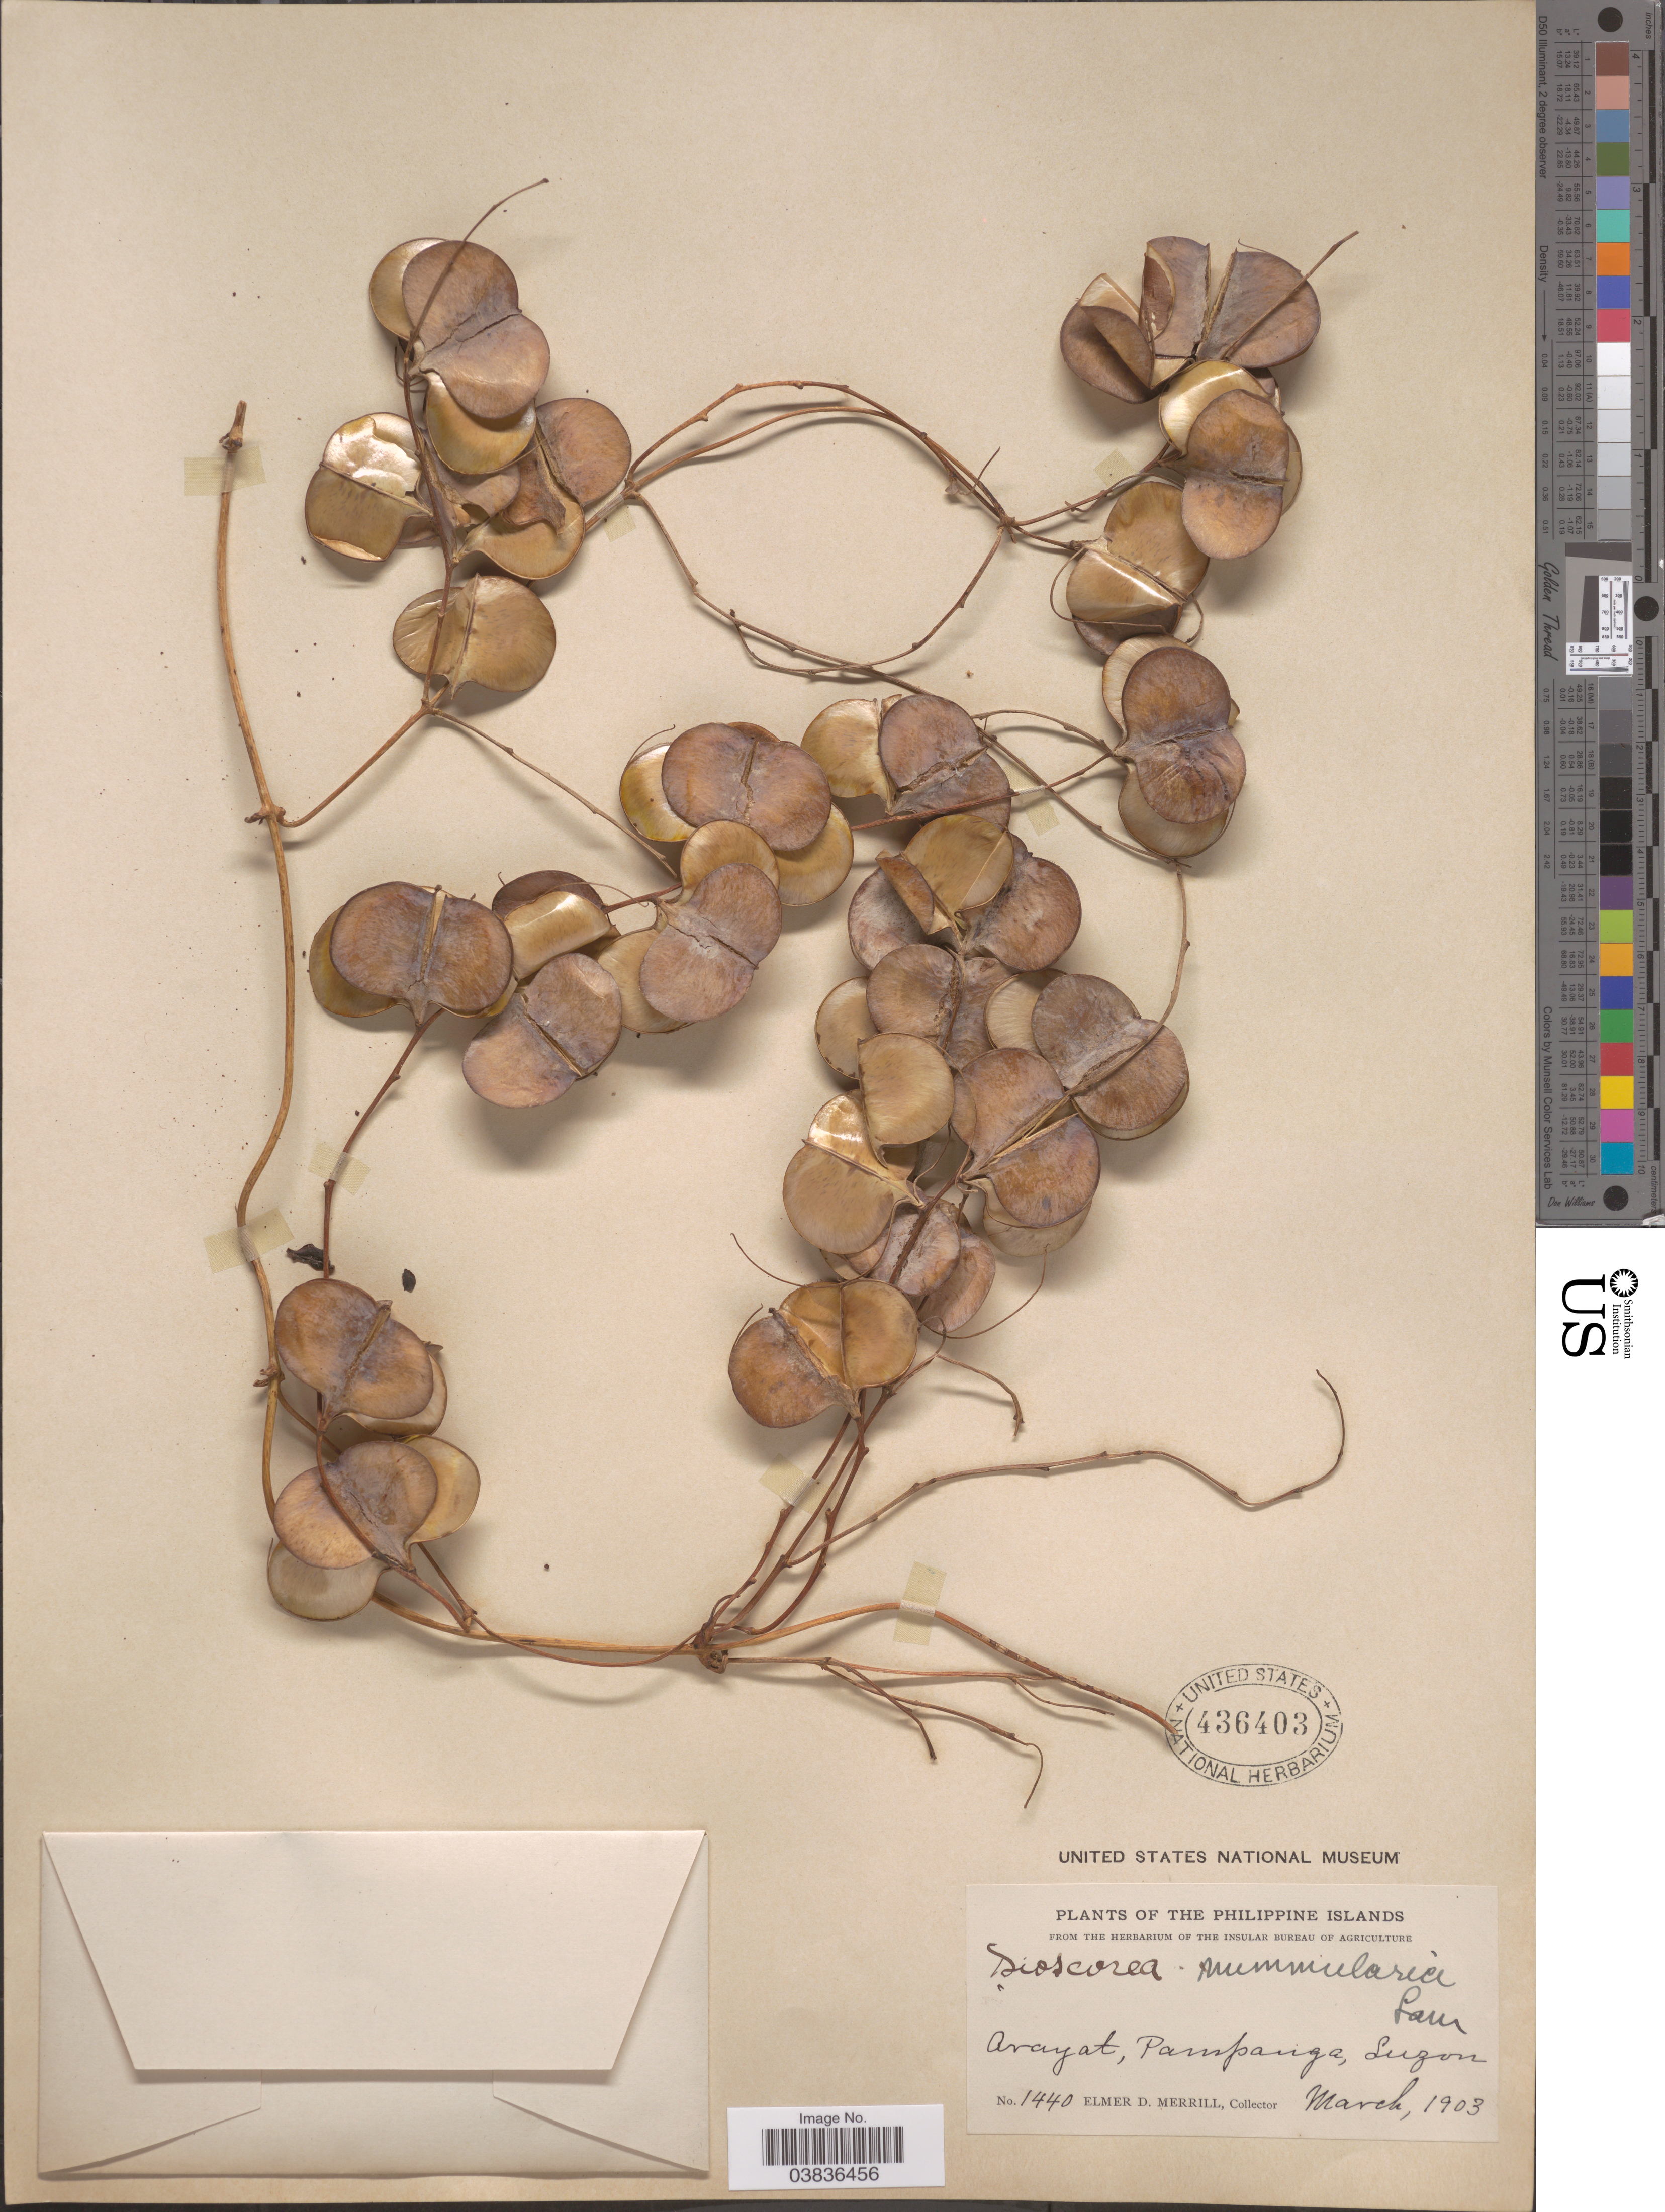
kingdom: Plantae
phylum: Tracheophyta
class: Liliopsida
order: Dioscoreales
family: Dioscoreaceae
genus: Dioscorea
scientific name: Dioscorea nummularia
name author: Lam.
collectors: E. D. Merrill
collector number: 1440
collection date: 1903-03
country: Philippines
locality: Philippine Islands. Arayat, Pampanga, Luzon.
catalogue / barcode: US 436403